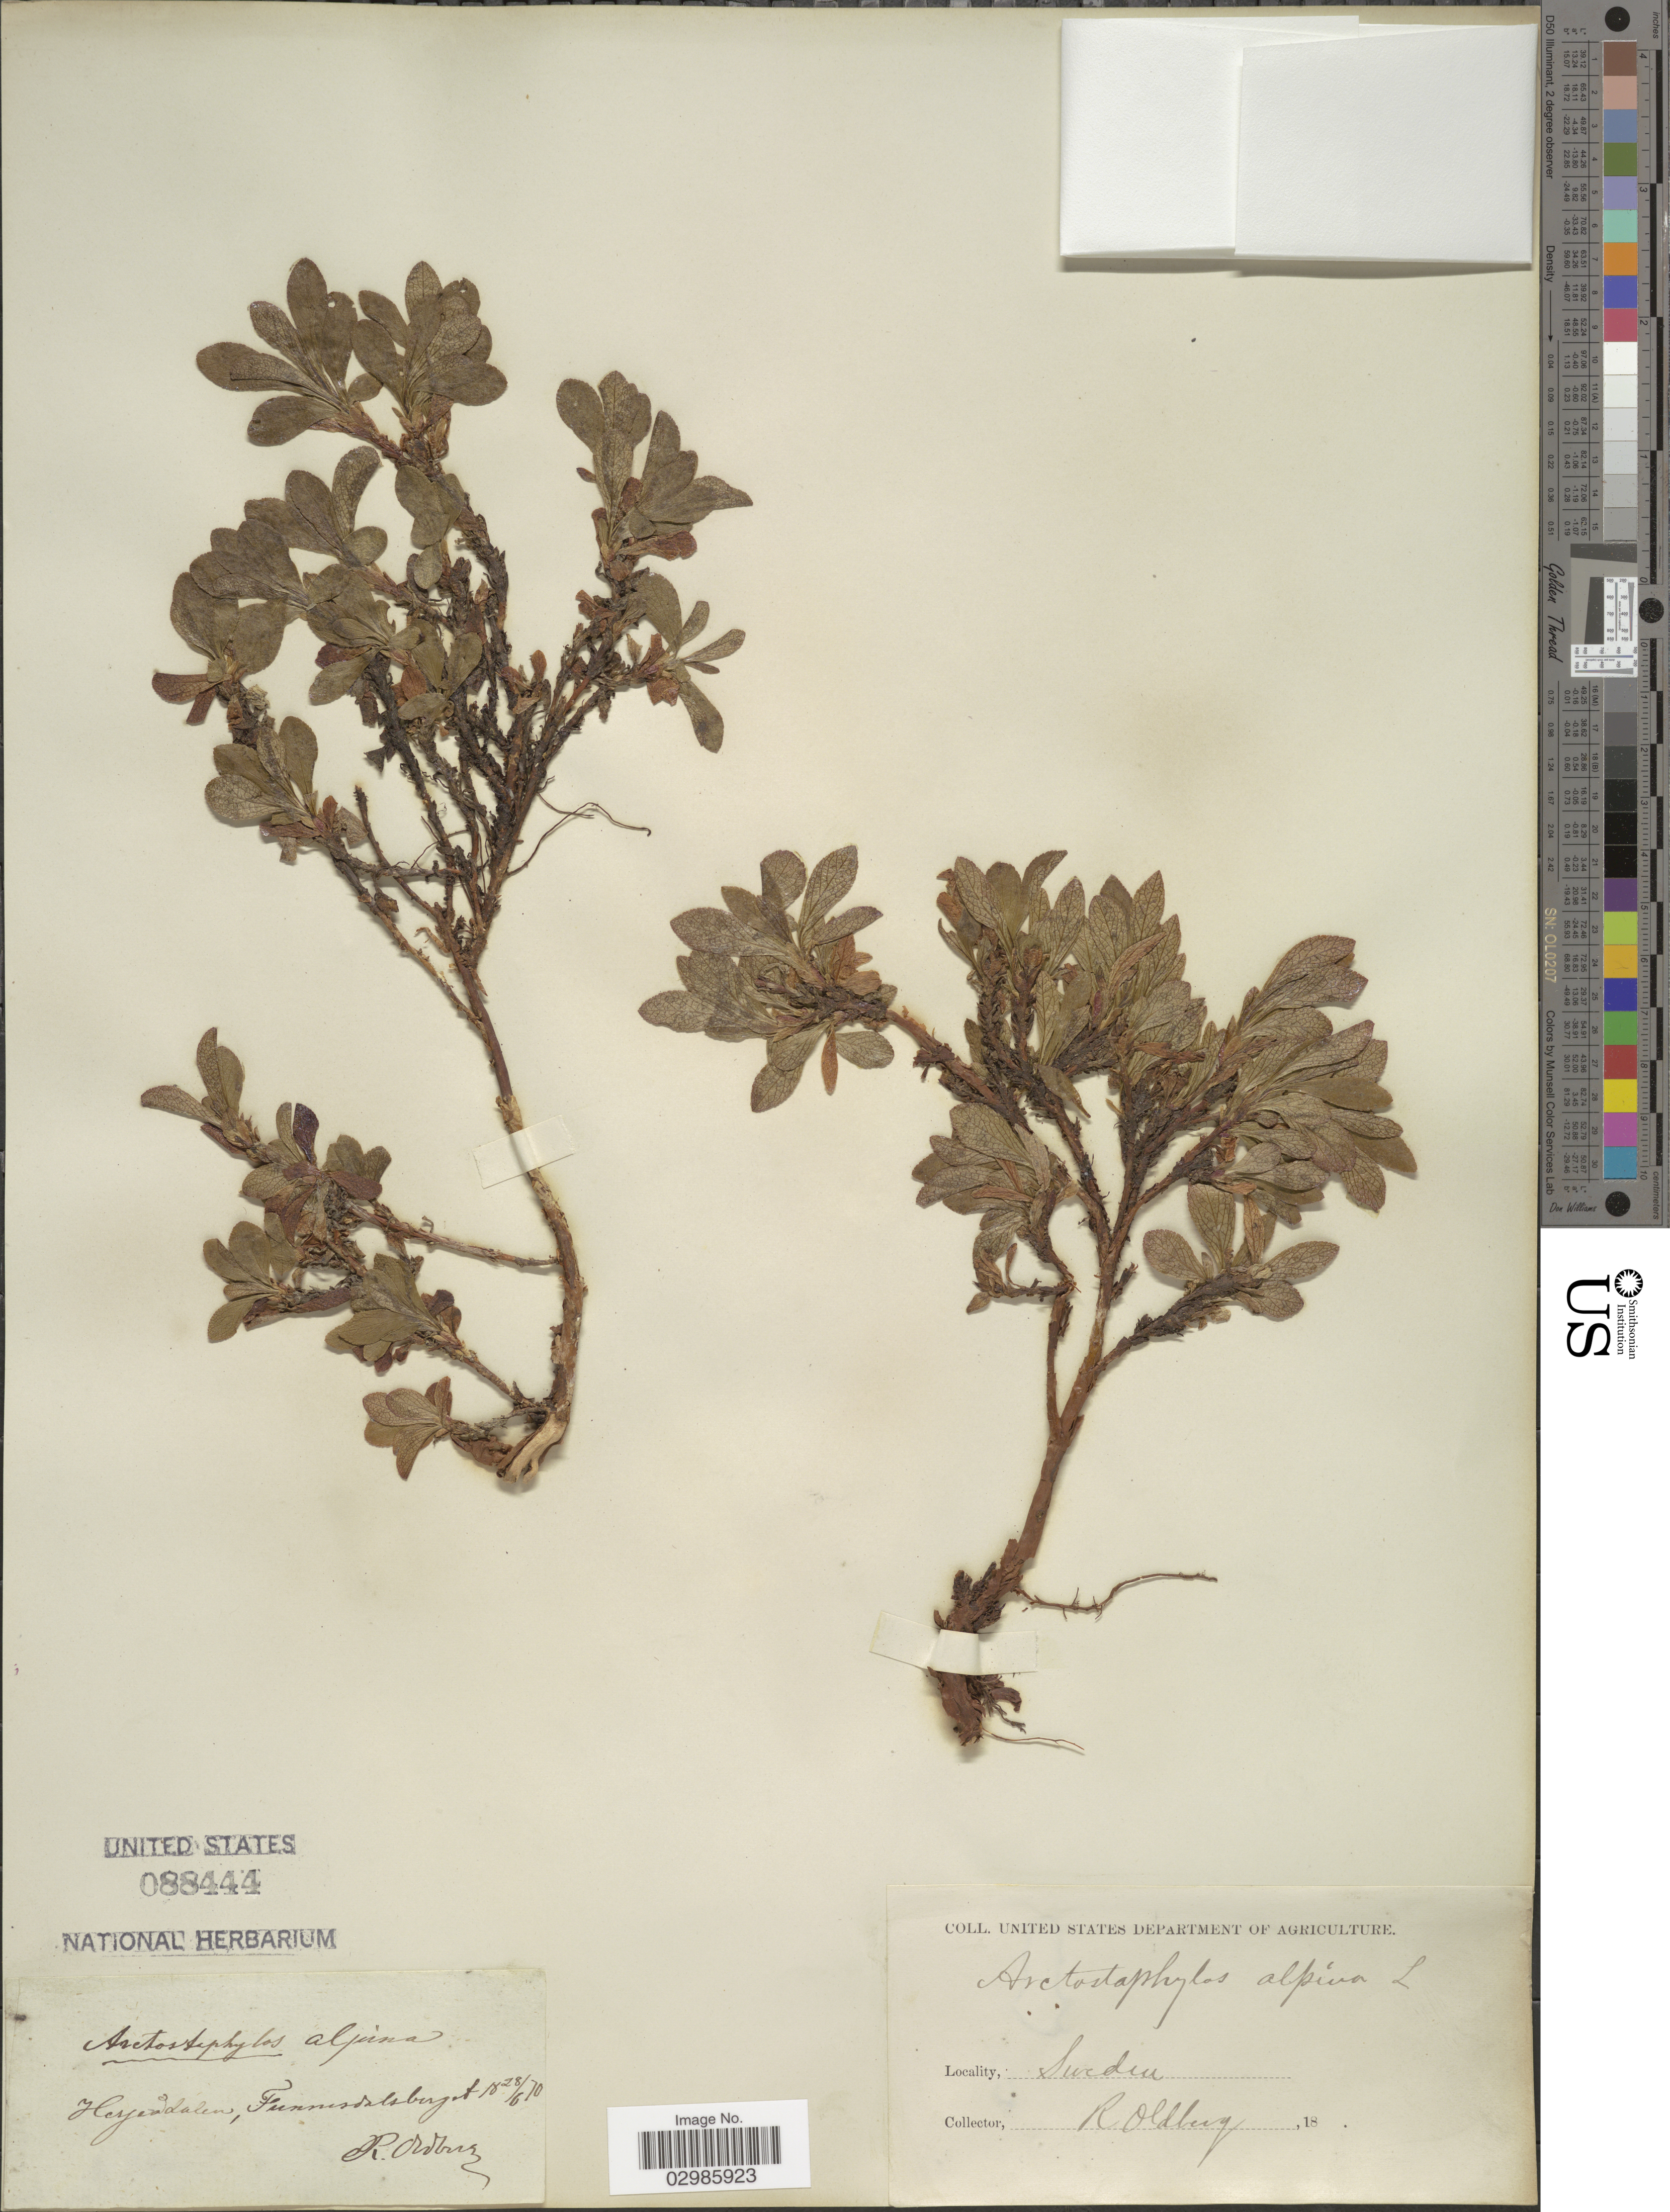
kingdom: Plantae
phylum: Tracheophyta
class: Magnoliopsida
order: Ericales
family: Ericaceae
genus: Arctous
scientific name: Arctous alpina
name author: (L.) Nied.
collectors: R. Oldberg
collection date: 1870-06-28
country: Sweden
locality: Heyendalen, Funnasdalsberget.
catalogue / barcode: US 88444